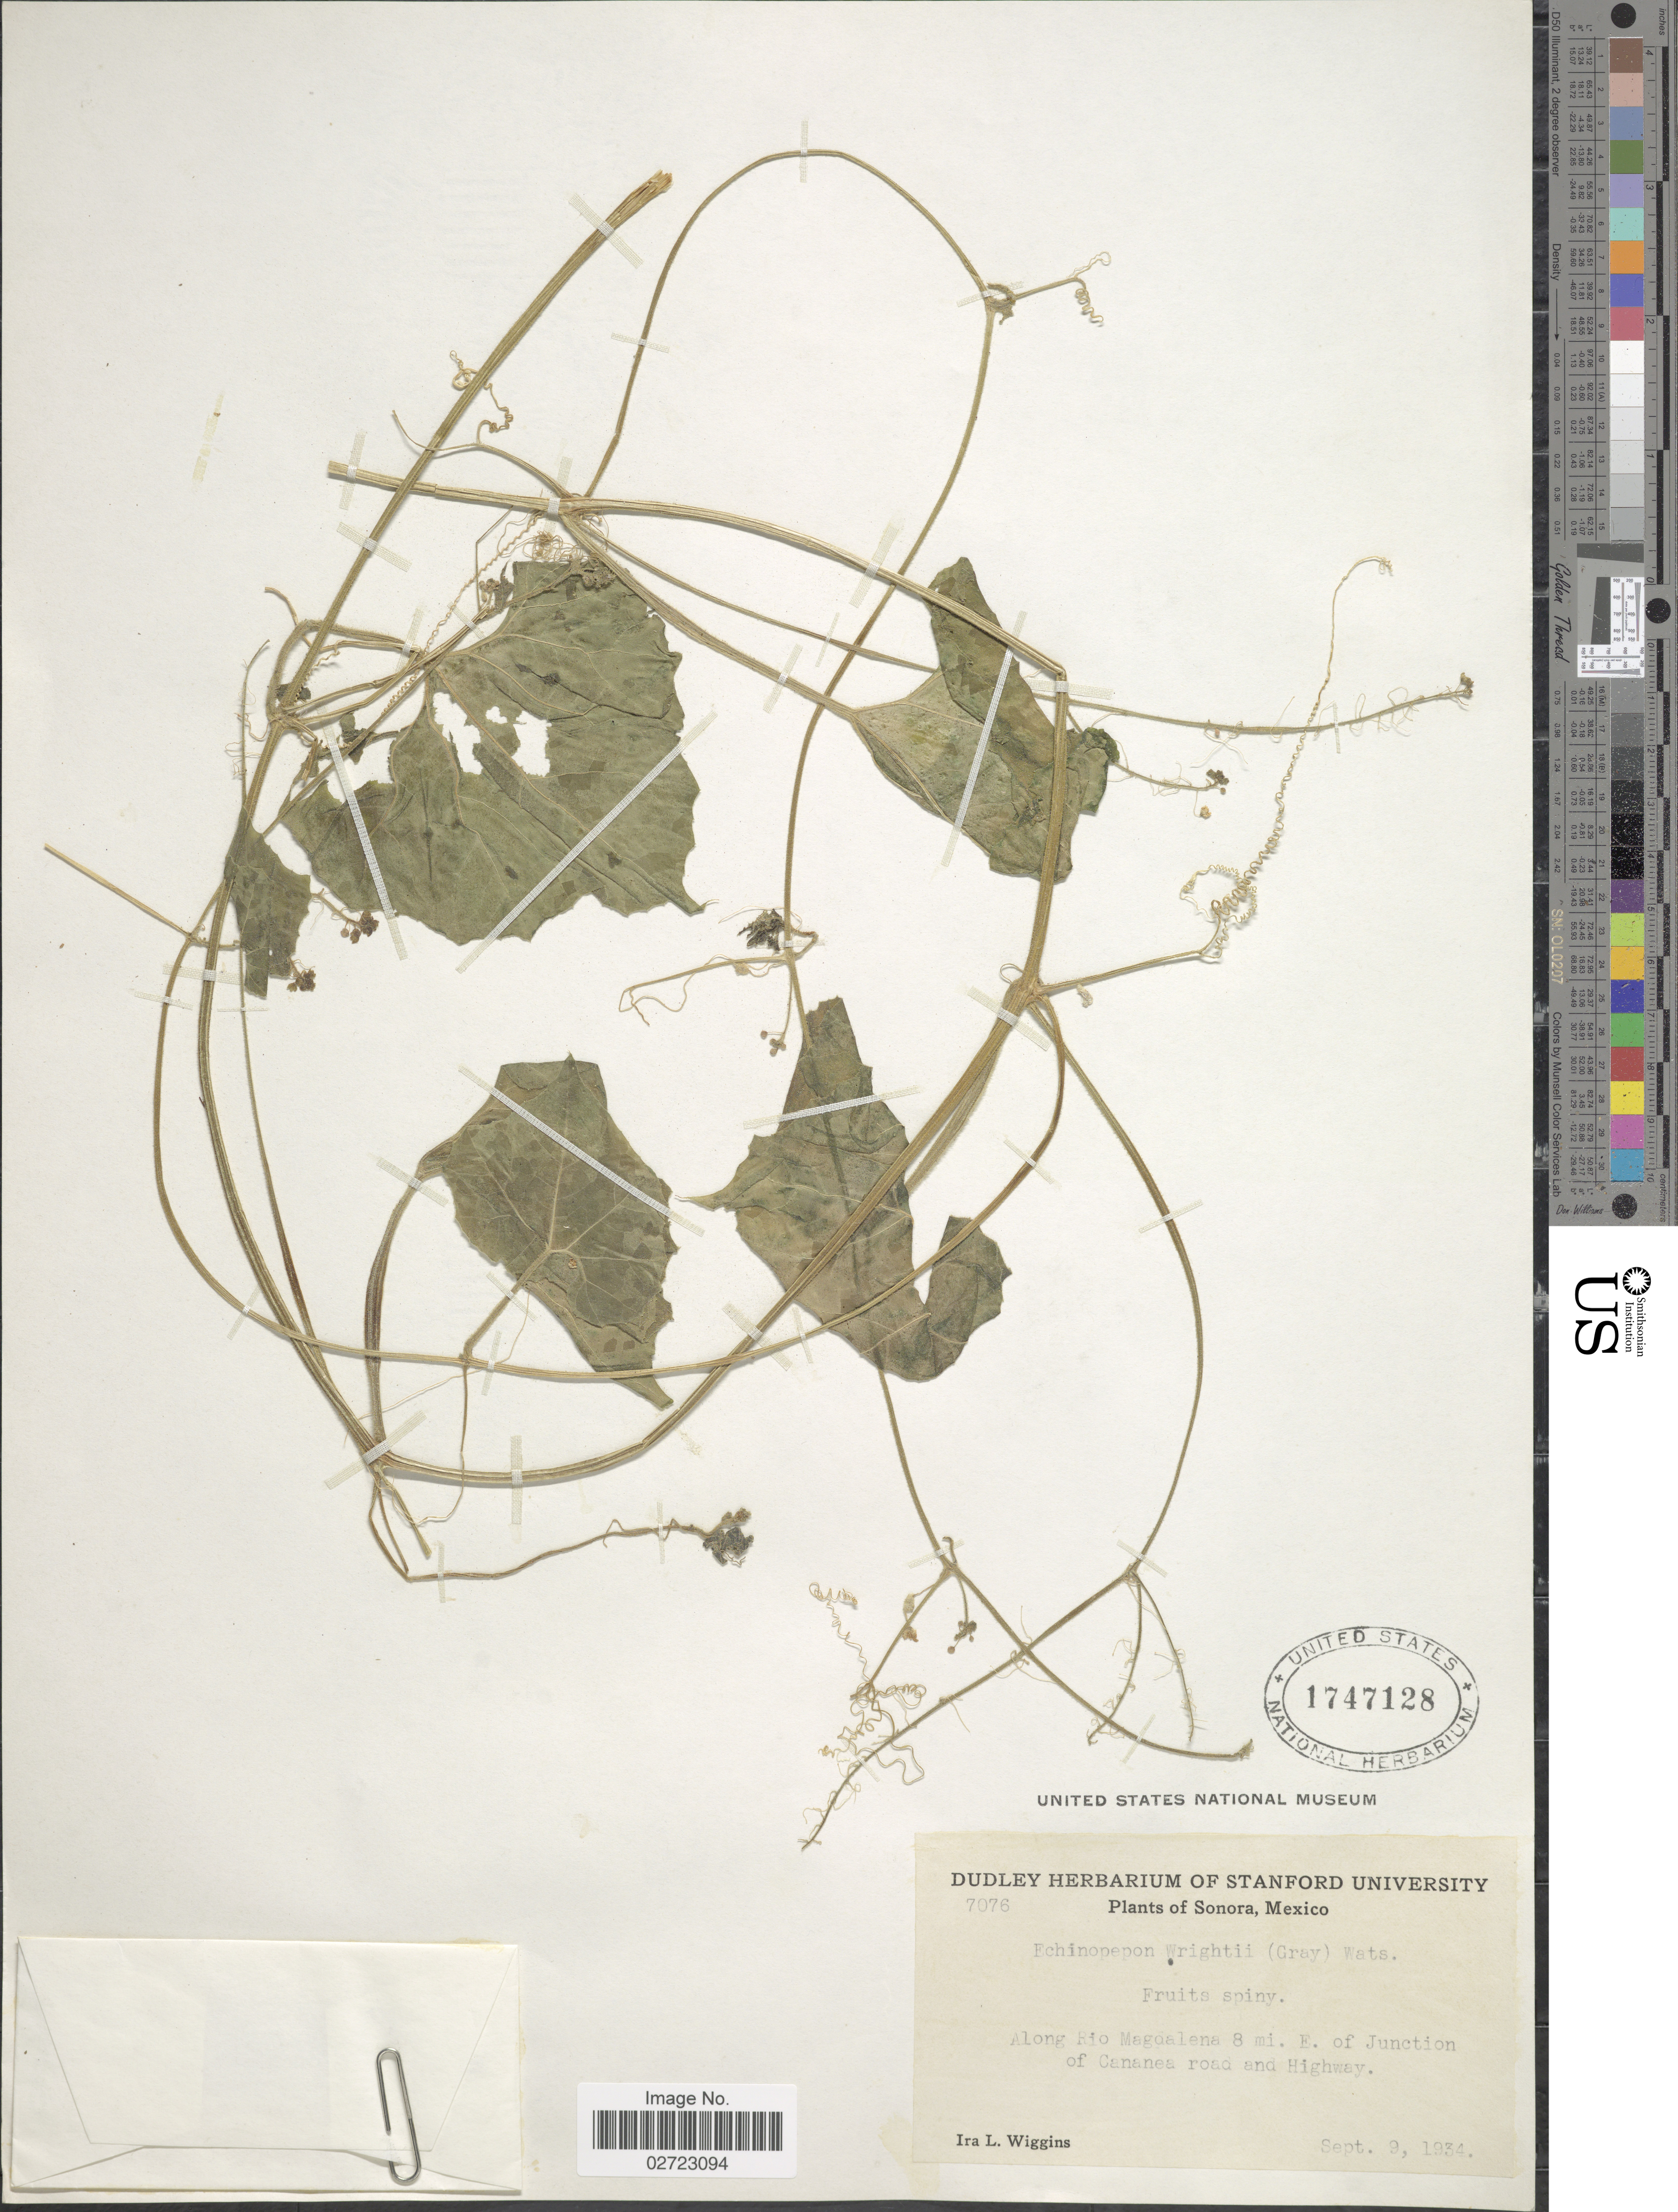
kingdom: Plantae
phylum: Tracheophyta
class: Magnoliopsida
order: Cucurbitales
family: Cucurbitaceae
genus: Echinopepon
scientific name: Echinopepon wrightii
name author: (A. Gray) S. Watson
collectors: I. L. Wiggins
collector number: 7076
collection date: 1934-09-09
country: Mexico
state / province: Sonora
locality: Along Rio Magdalena 8 mi. E. of Junction of Cananea road and Highway.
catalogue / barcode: US 1747128